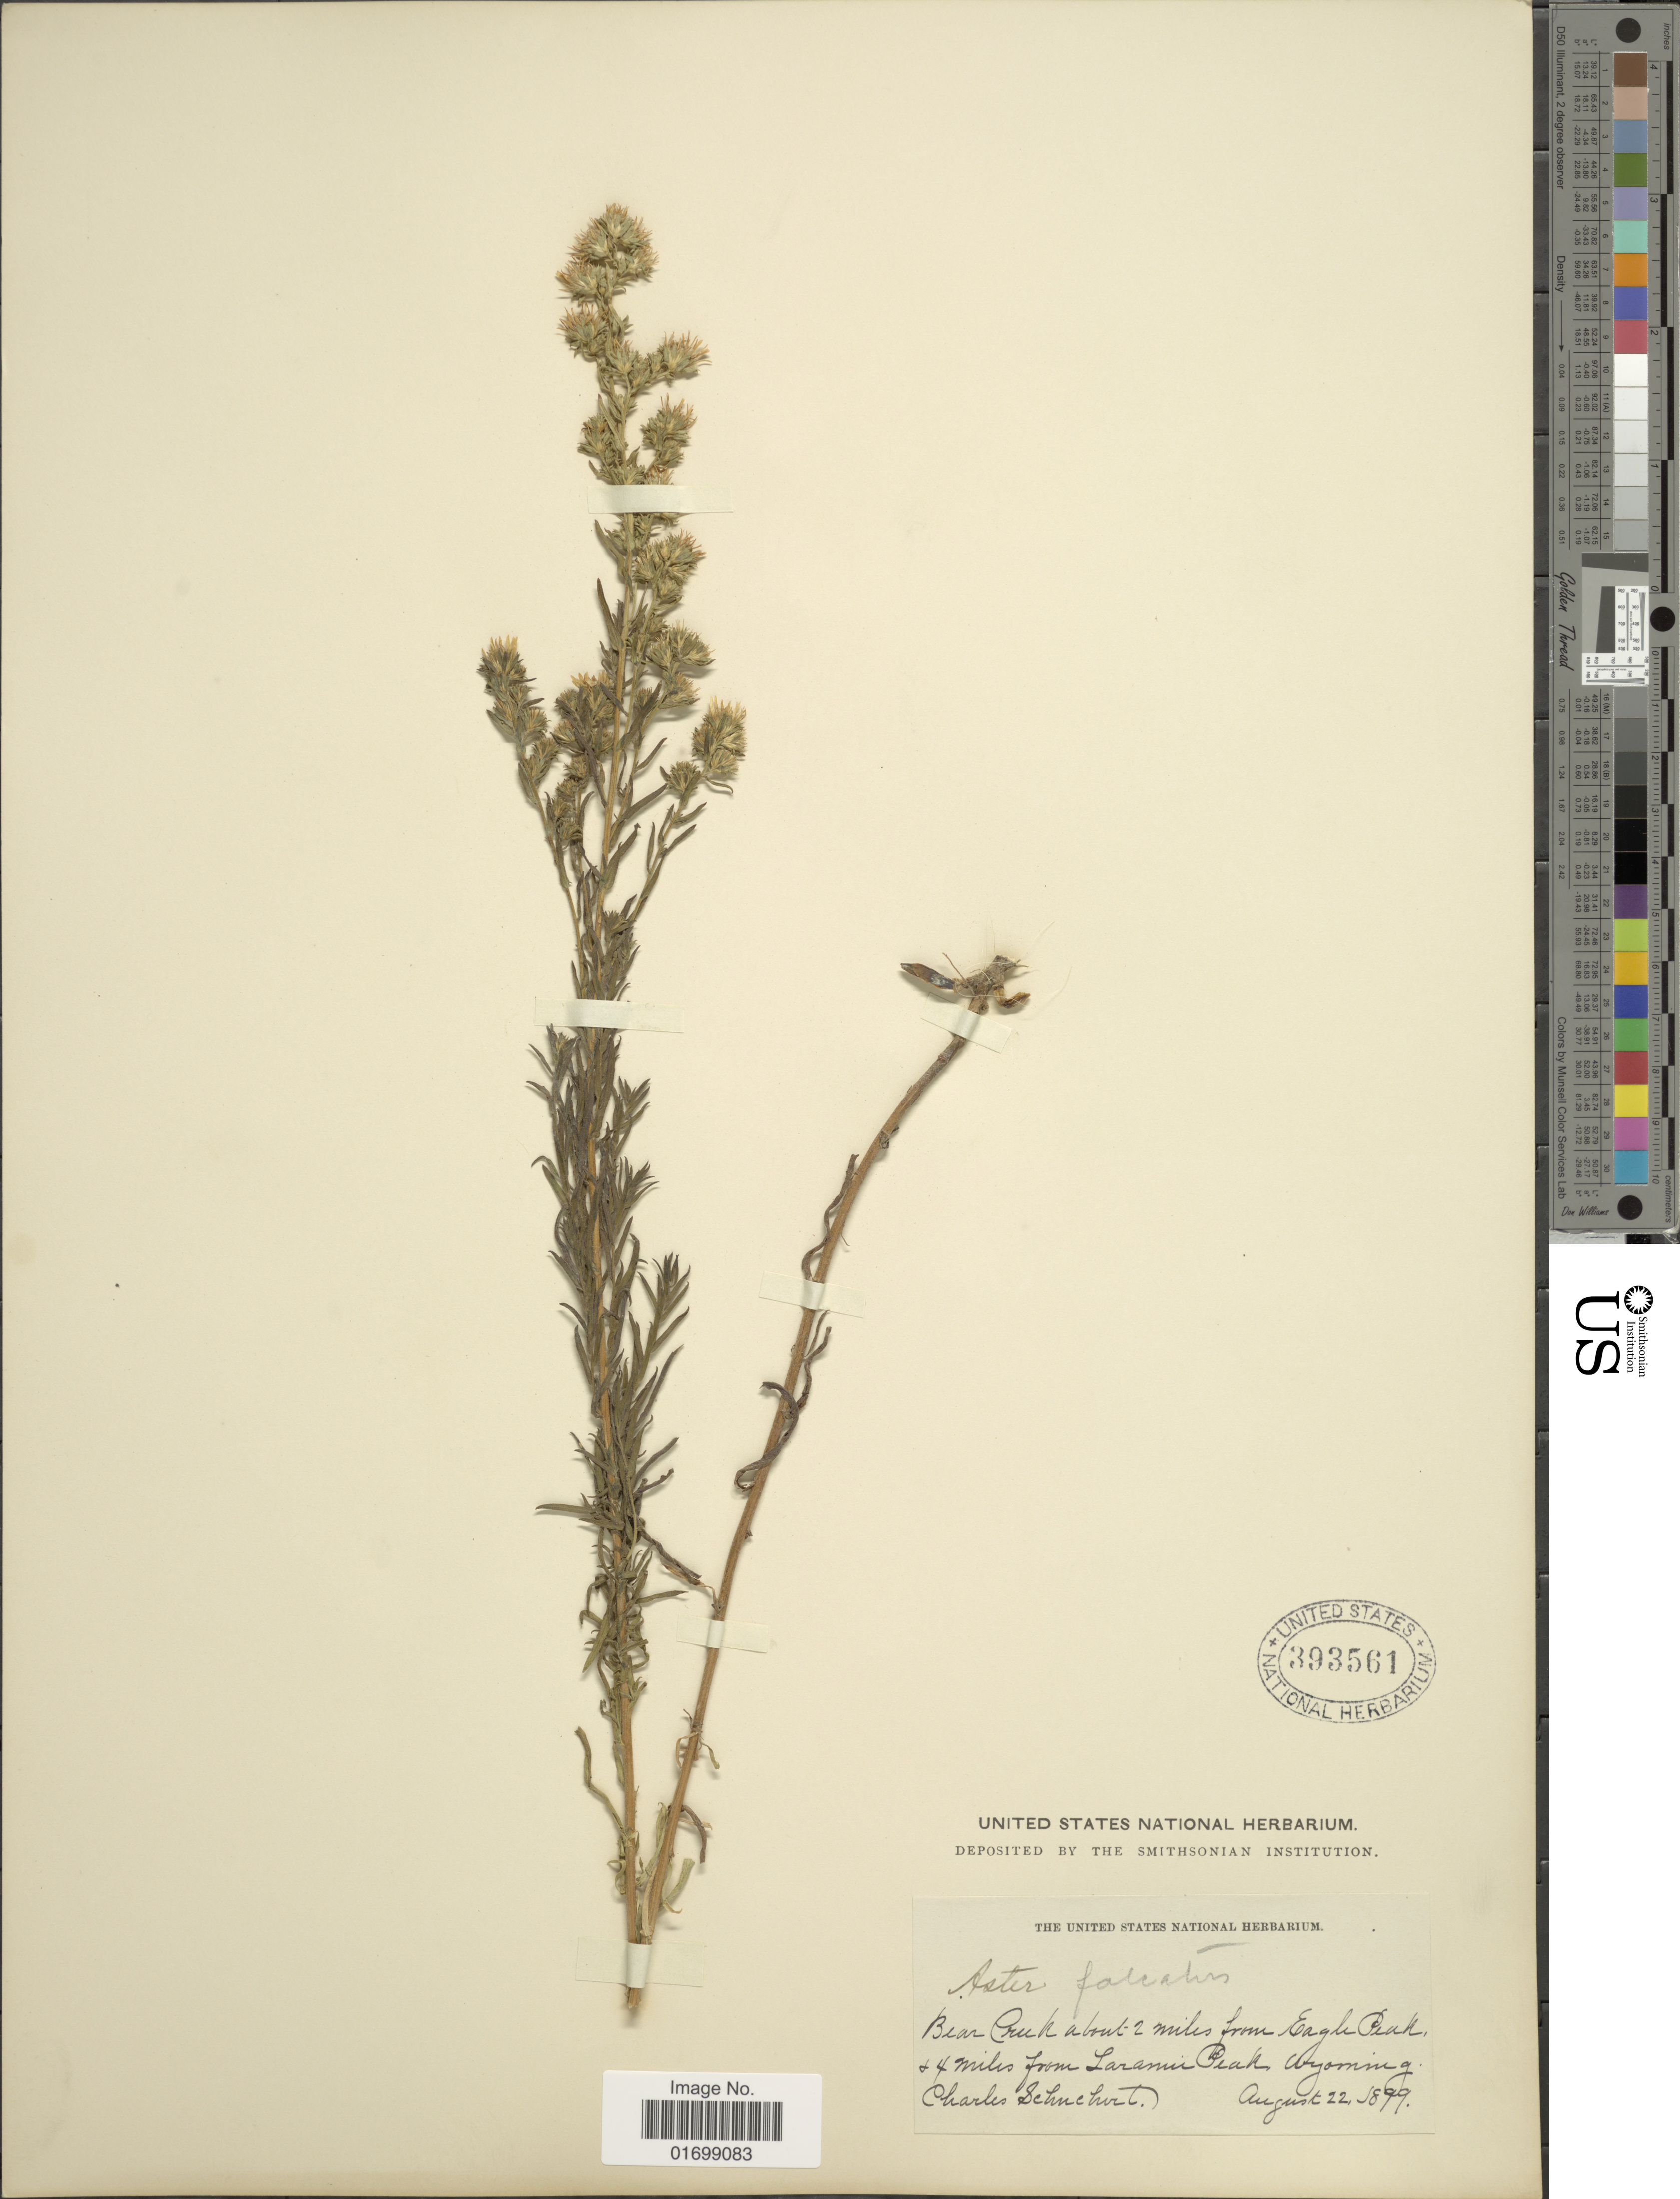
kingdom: Plantae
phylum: Tracheophyta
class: Magnoliopsida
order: Asterales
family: Asteraceae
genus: Symphyotrichum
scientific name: Symphyotrichum falcatum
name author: (Lindl. ex Lindl.) G.L. Nesom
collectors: C. Schuchert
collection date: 1899-08-22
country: United States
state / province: Wyoming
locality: Bear Creek about 2 miles from Eagle Peak, 4 miles from Larami Peak.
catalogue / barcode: US 393561